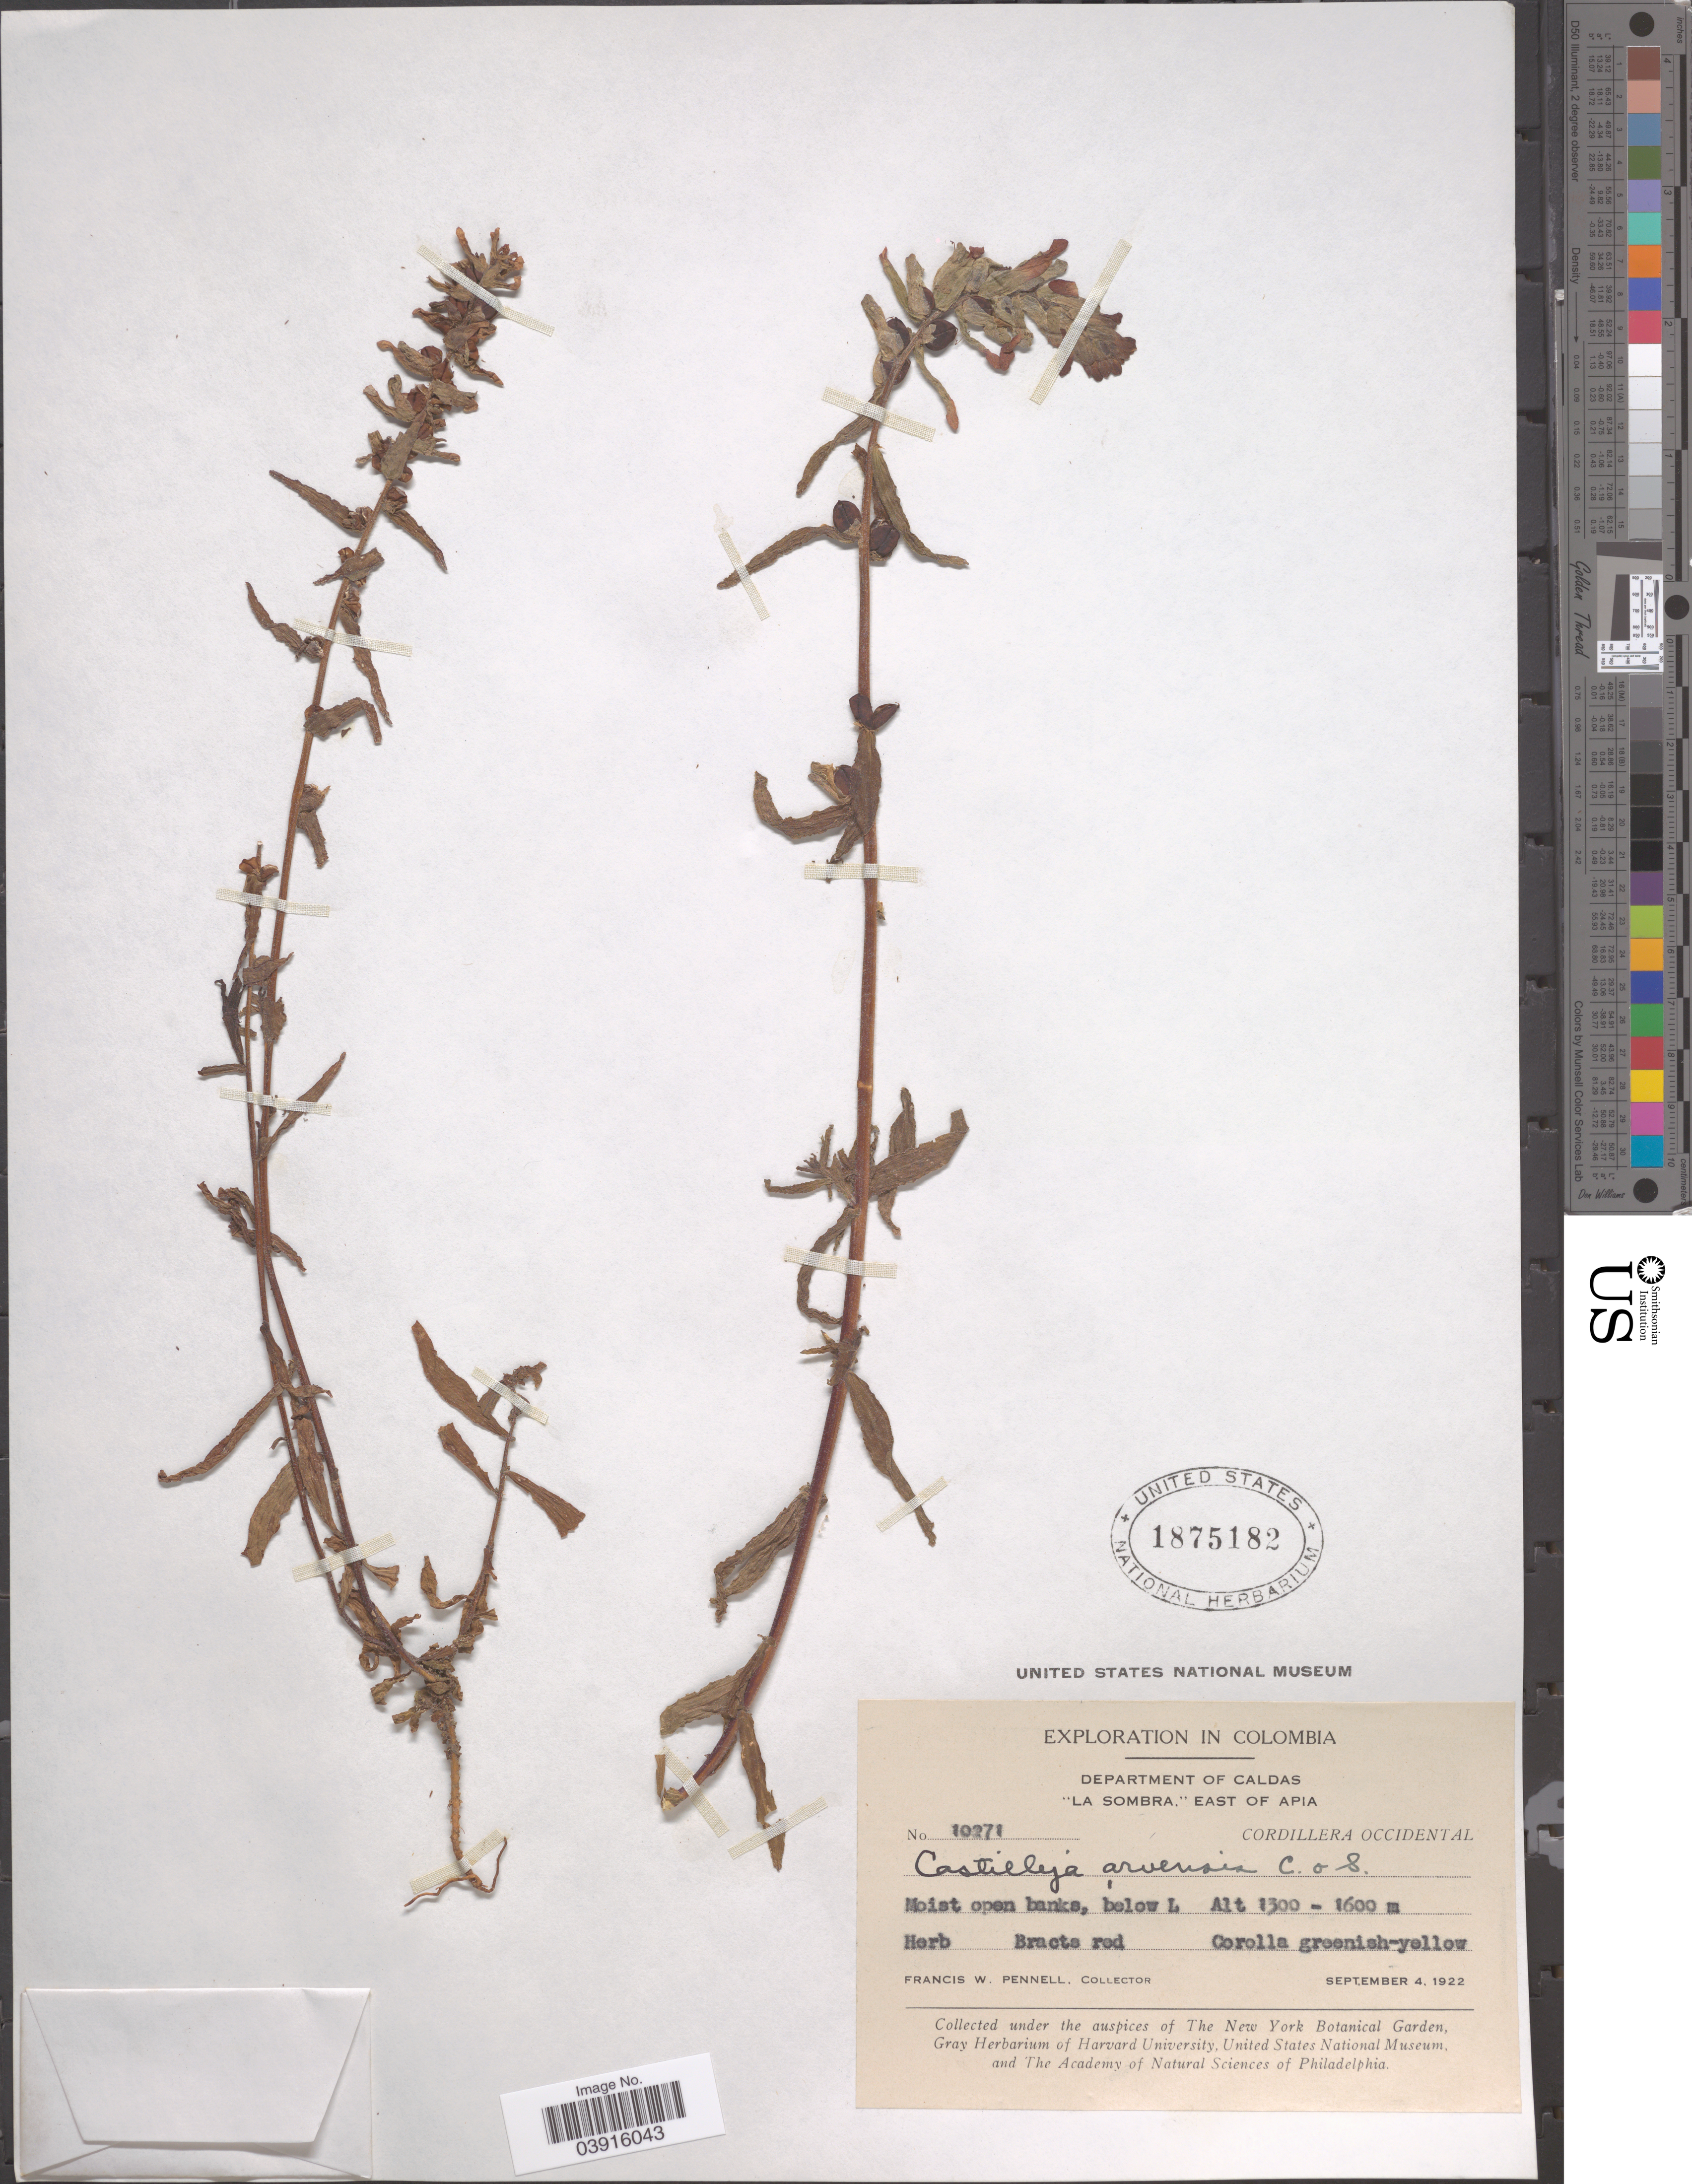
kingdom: Plantae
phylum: Tracheophyta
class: Magnoliopsida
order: Lamiales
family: Orobanchaceae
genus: Castilleja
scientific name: Castilleja arvensis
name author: Schltdl. & Cham.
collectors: F. W. Pennell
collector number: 10271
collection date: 1922-09-04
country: Colombia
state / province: Caldas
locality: Department of Caldas. "La Sombra," east of Apia. Cordillera Occidental.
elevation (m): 1300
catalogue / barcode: US 1875182